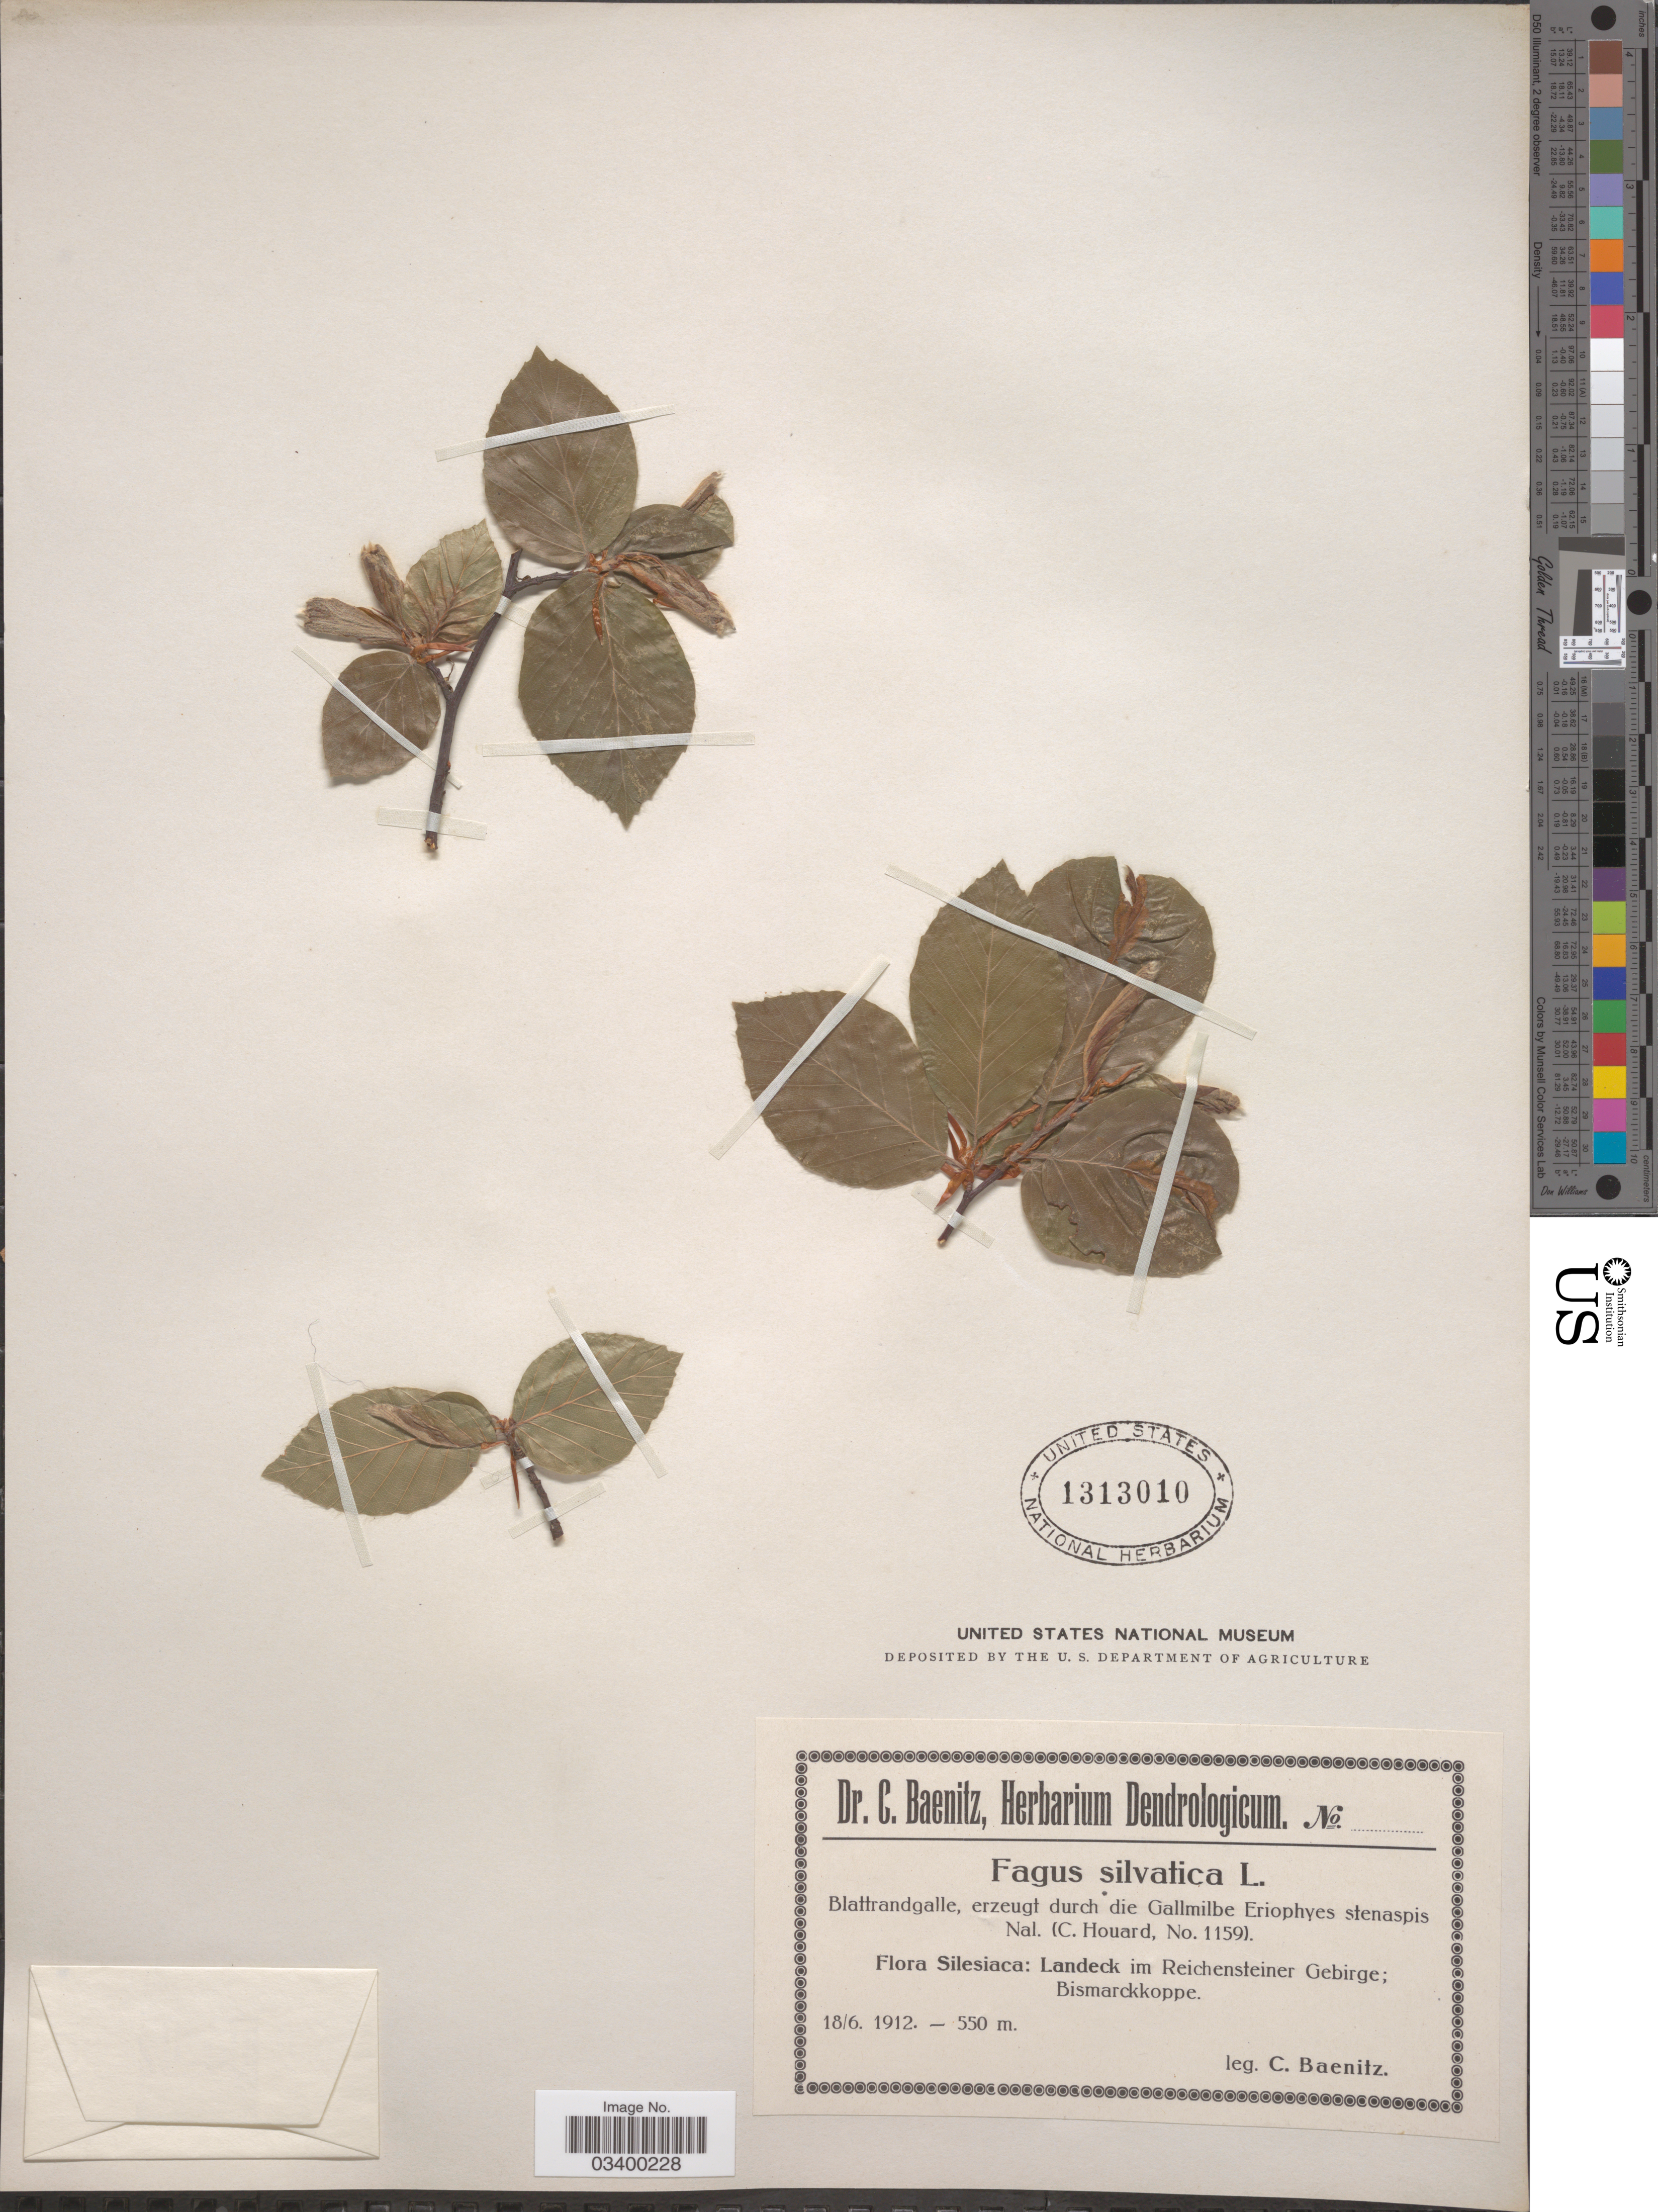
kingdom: Plantae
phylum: Tracheophyta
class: Magnoliopsida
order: Fagales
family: Fagaceae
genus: Fagus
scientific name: Fagus sylvatica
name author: L.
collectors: C. G. Baenitz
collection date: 1912-06-18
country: Poland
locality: Silesiaca: Landeck im Reichensteiner Gebirge; Bismarckkoppe.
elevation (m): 550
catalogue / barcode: US 1313010